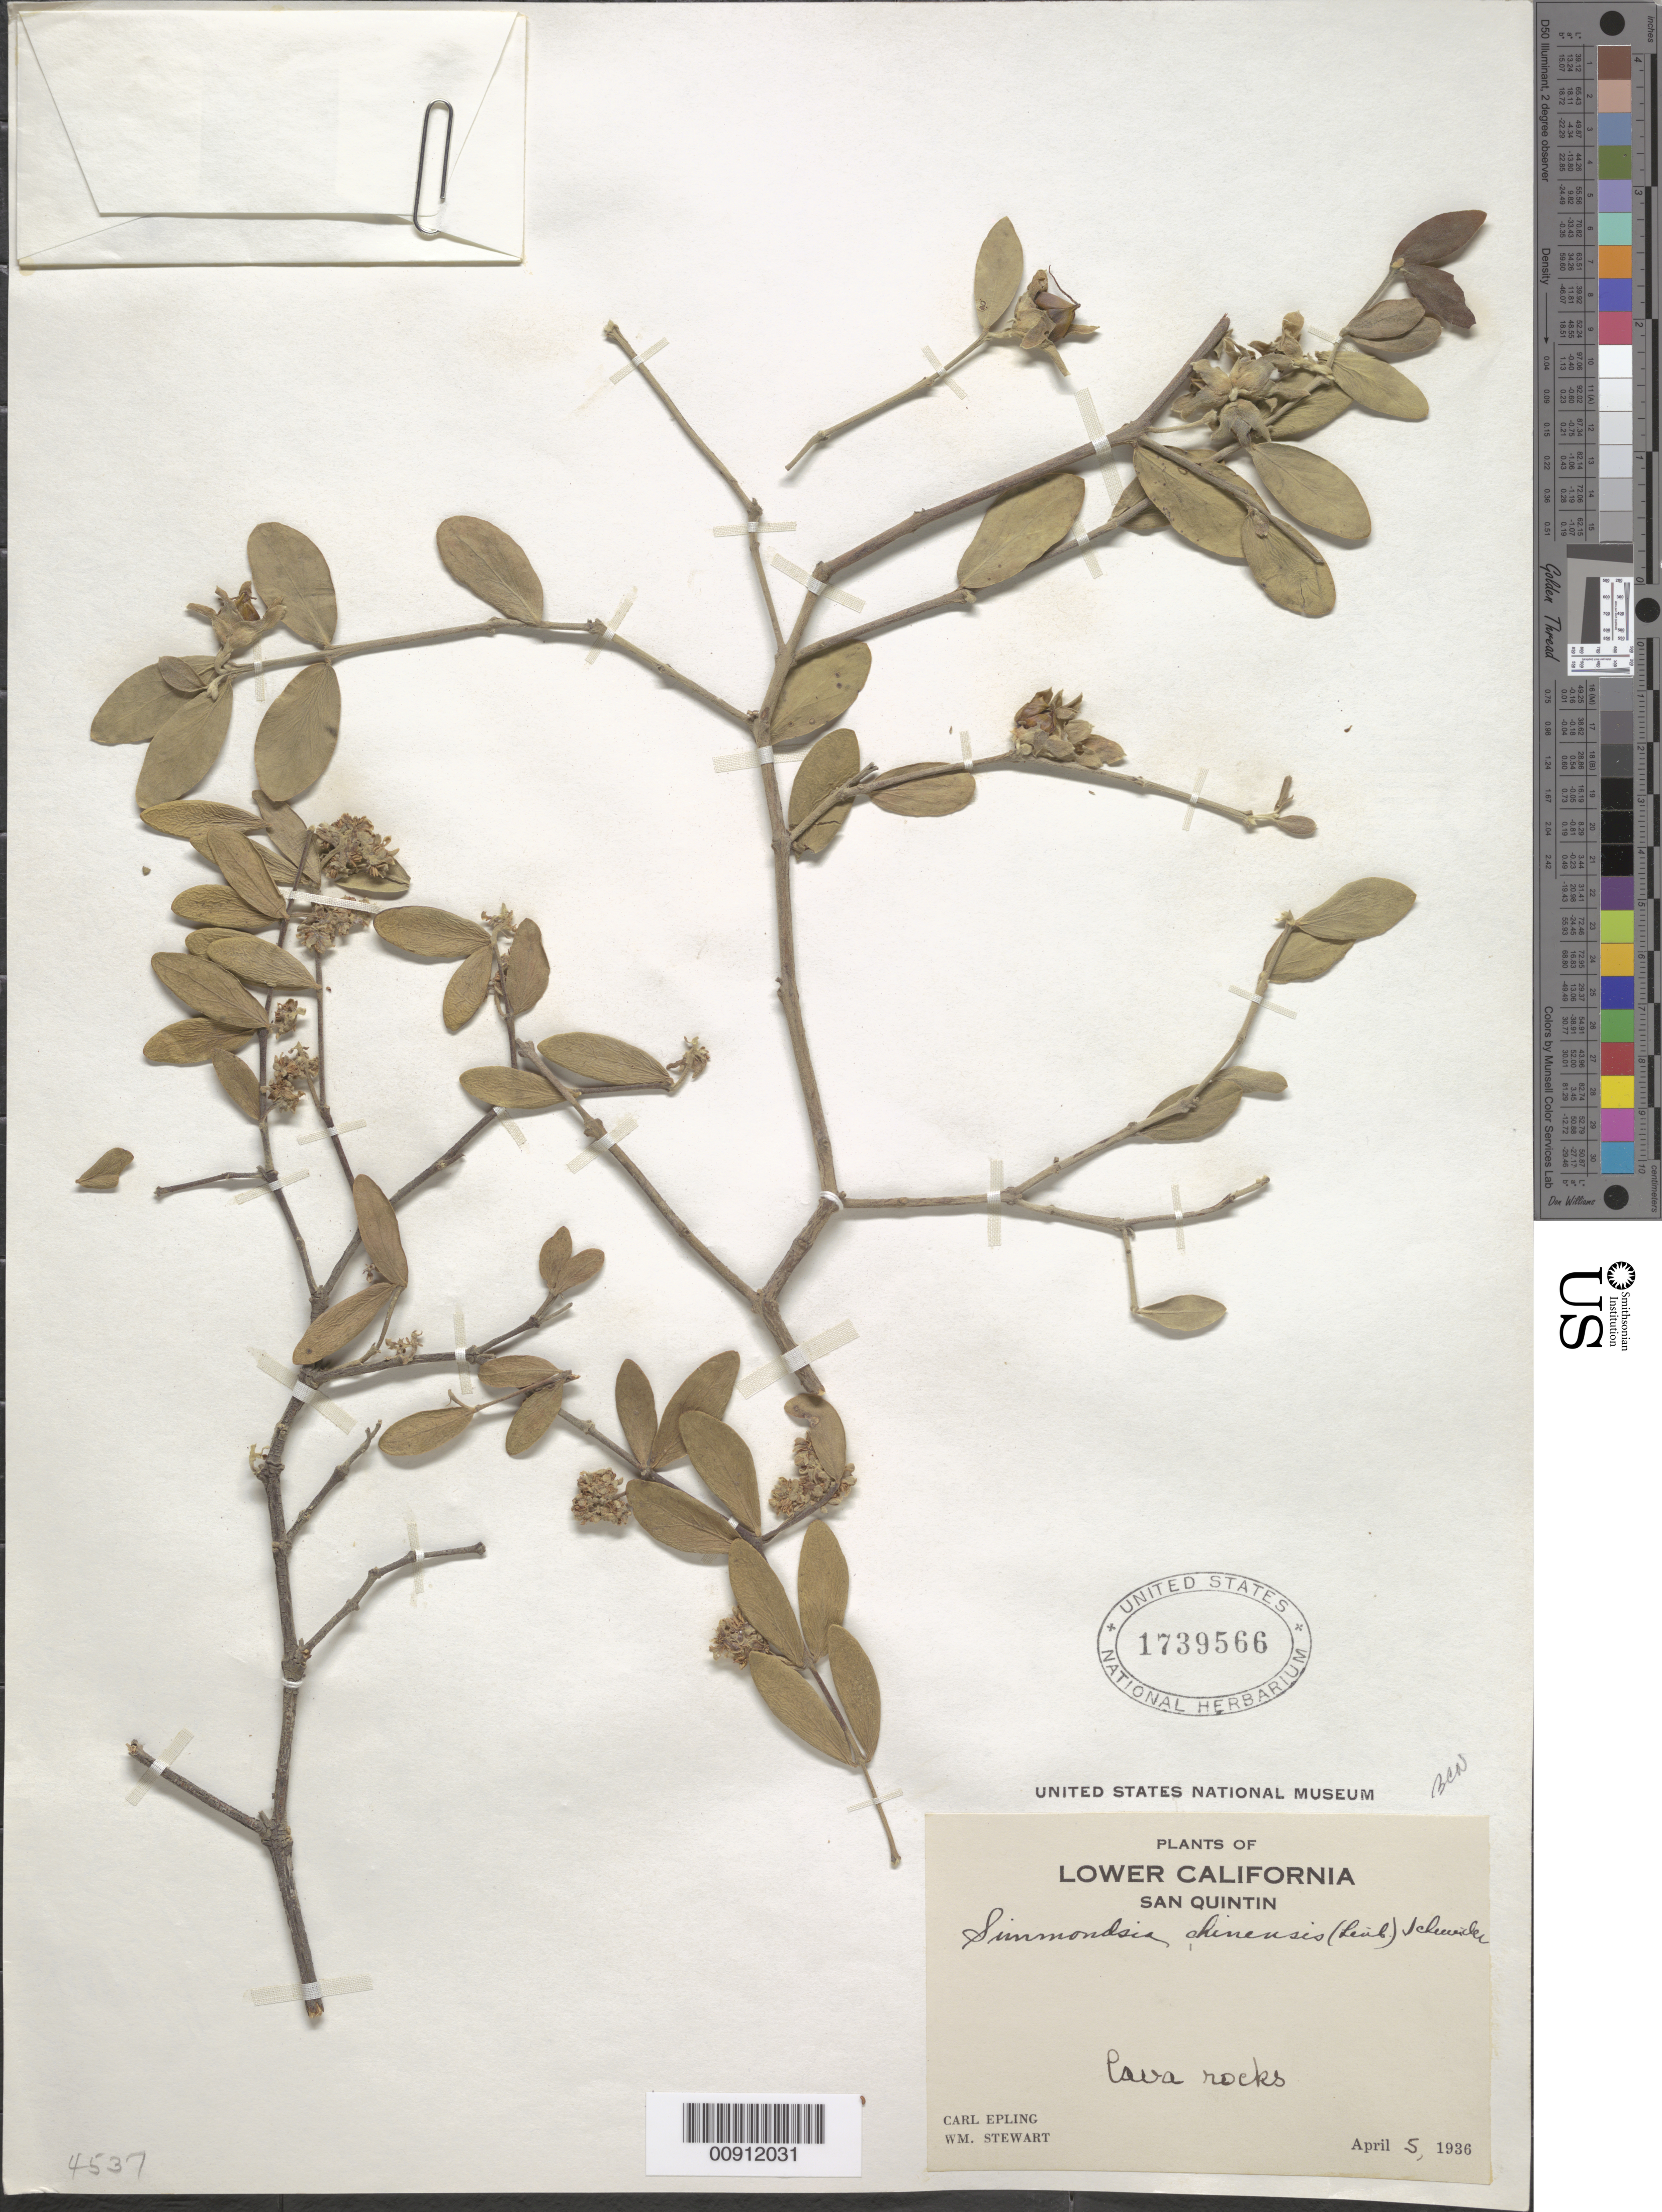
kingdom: Plantae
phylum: Tracheophyta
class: Magnoliopsida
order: Caryophyllales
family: Simmondsiaceae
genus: Simmondsia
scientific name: Simmondsia chinensis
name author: (Link) C.K. Schneid.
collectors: C. C. Epling & W. Stewart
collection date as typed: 05 Apr 1936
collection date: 1936-04-05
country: Mexico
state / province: Baja California Norte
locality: San Quintin, Lower California.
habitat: lava rocks.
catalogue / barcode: US 1739566